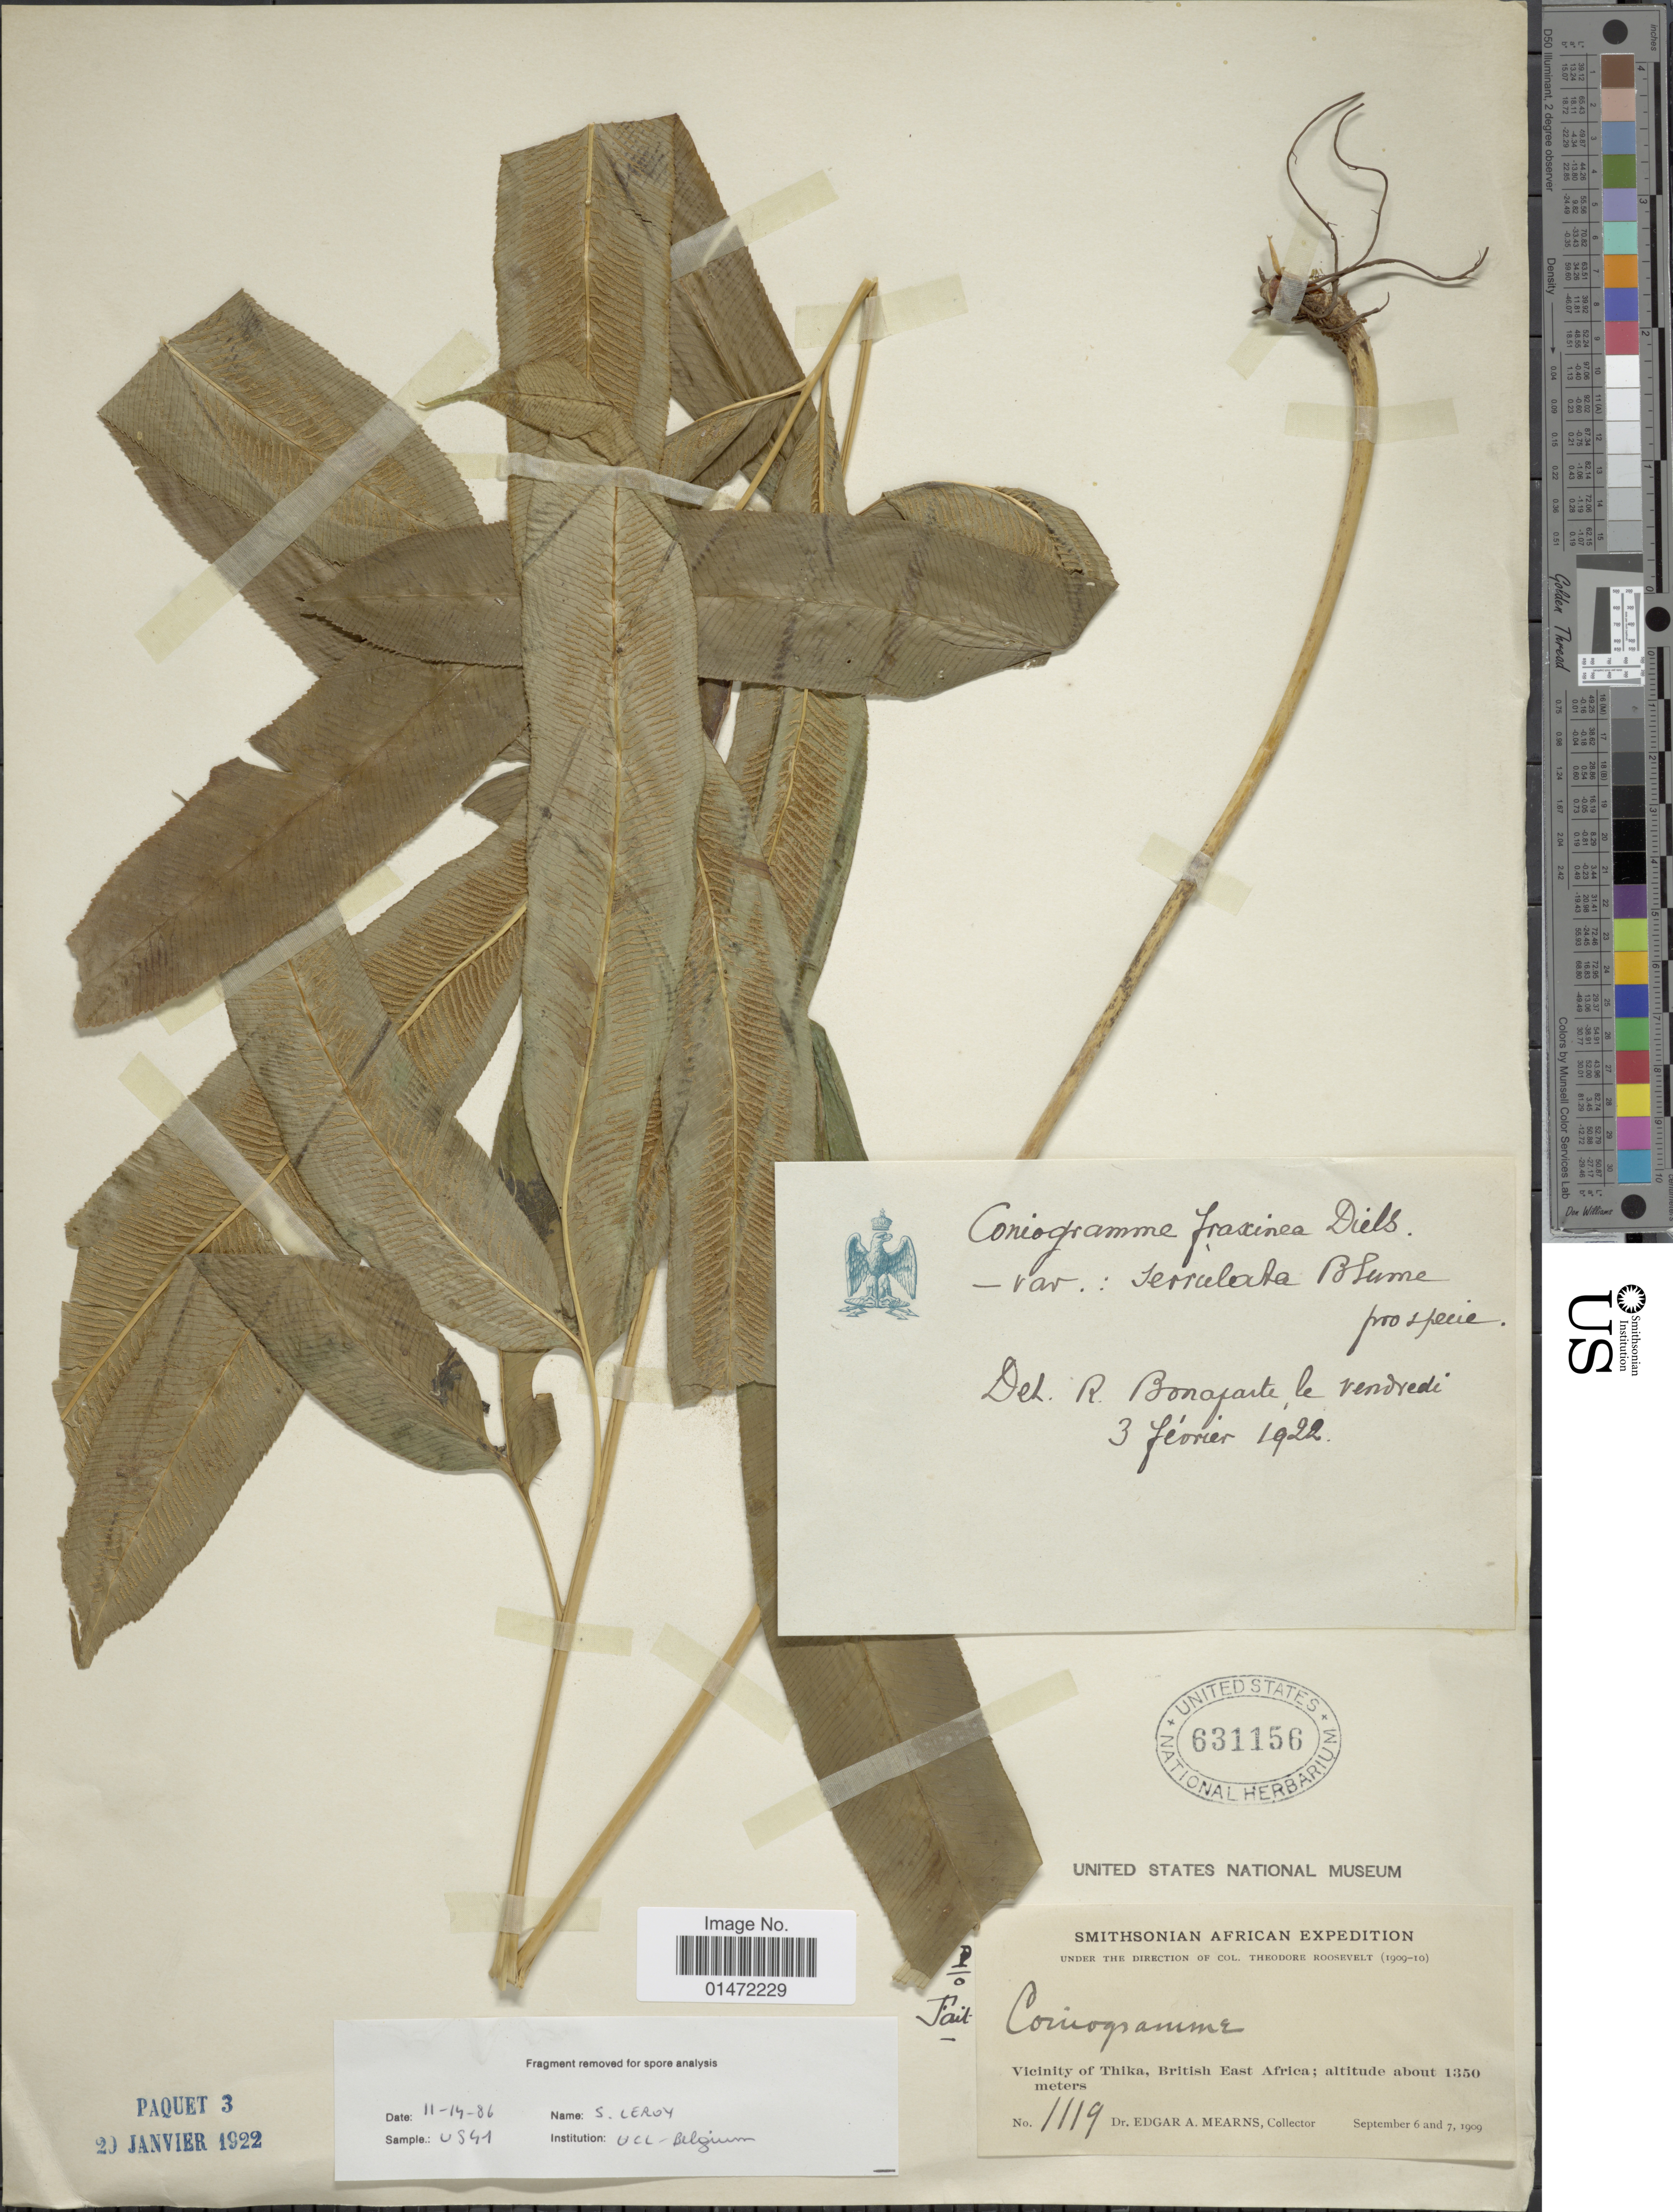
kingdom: Plantae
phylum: Tracheophyta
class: Polypodiopsida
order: Polypodiales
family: Pteridaceae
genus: Coniogramme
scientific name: Coniogramme africana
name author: Hieron.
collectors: E. A. Mearns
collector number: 1119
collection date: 1909-09-06/1909-09-07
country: Kenya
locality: Vicinity of Thika, British East Africa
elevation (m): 1350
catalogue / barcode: US 631156